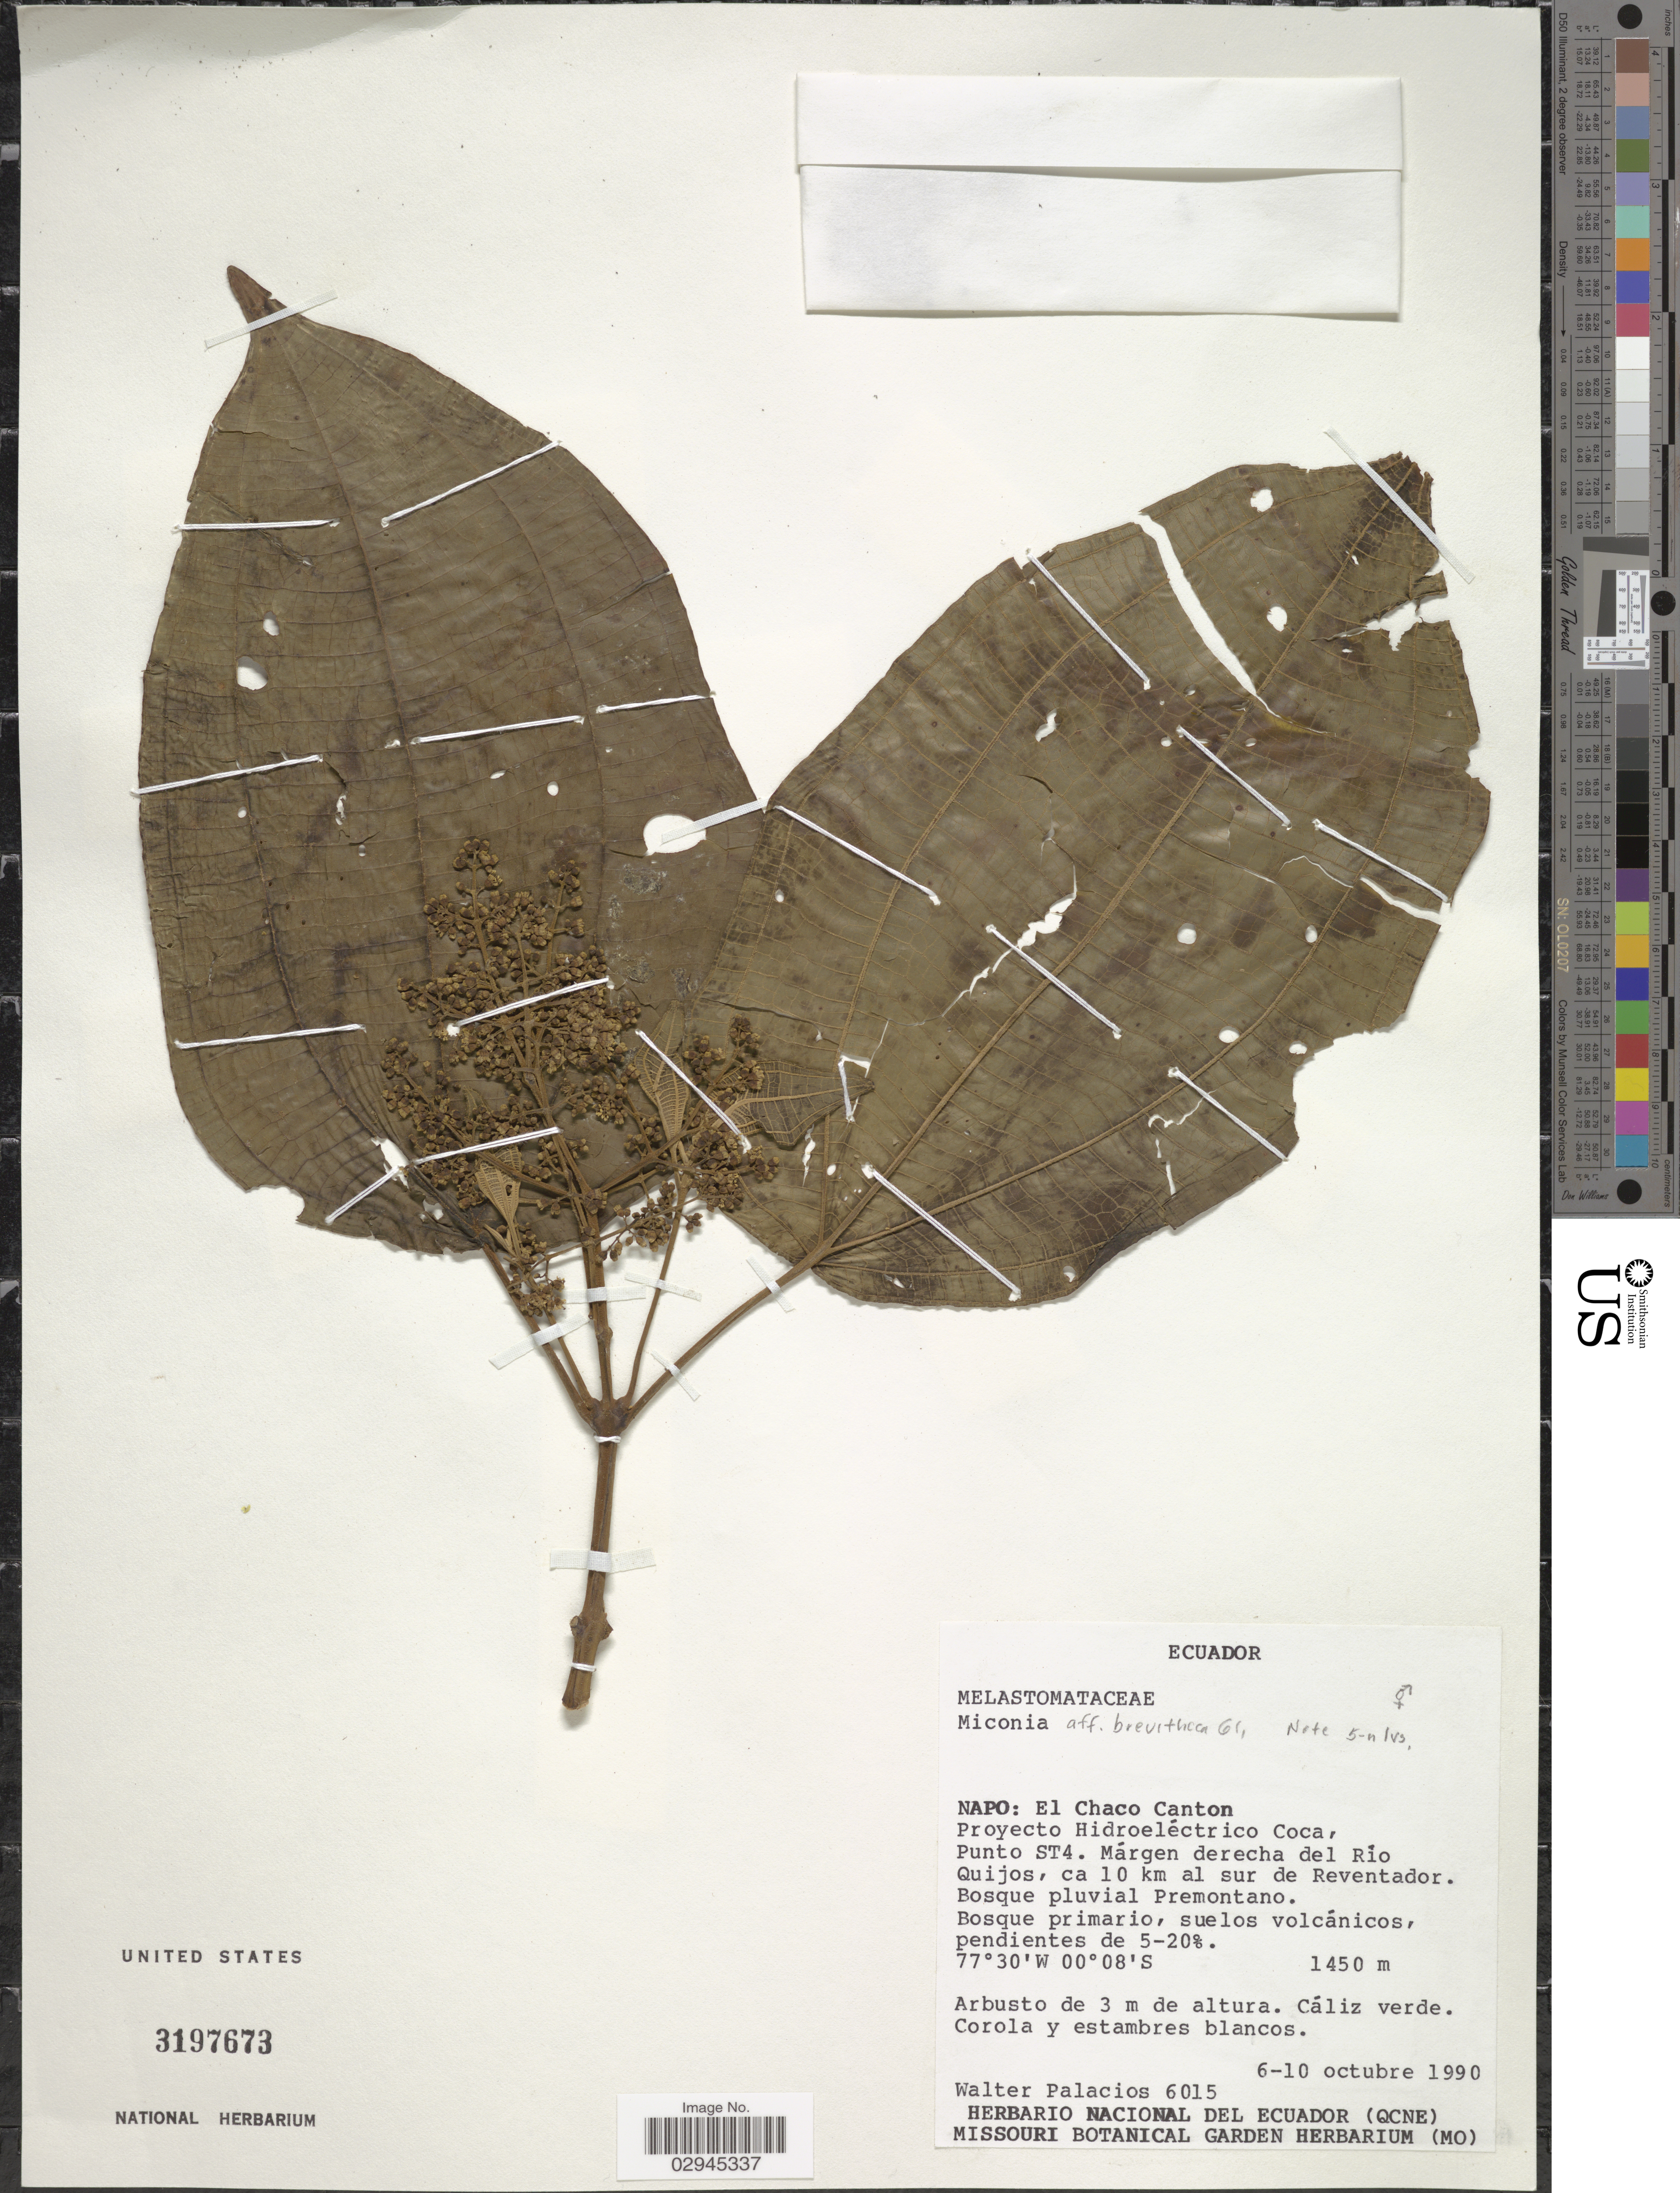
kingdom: Plantae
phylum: Tracheophyta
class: Magnoliopsida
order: Myrtales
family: Melastomataceae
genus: Miconia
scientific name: Miconia sp.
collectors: W. Palacios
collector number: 6015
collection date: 1990-10-06/1990-10-10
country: Ecuador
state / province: Napo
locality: El Chaco Canton. Proyecto Hidroeléctrico Coca, Punto ST4. Márgen derecha del Río Quijos, ca 10 km al sur de Reventador. Bosque pluvial Premontano.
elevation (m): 1450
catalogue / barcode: US 3197673